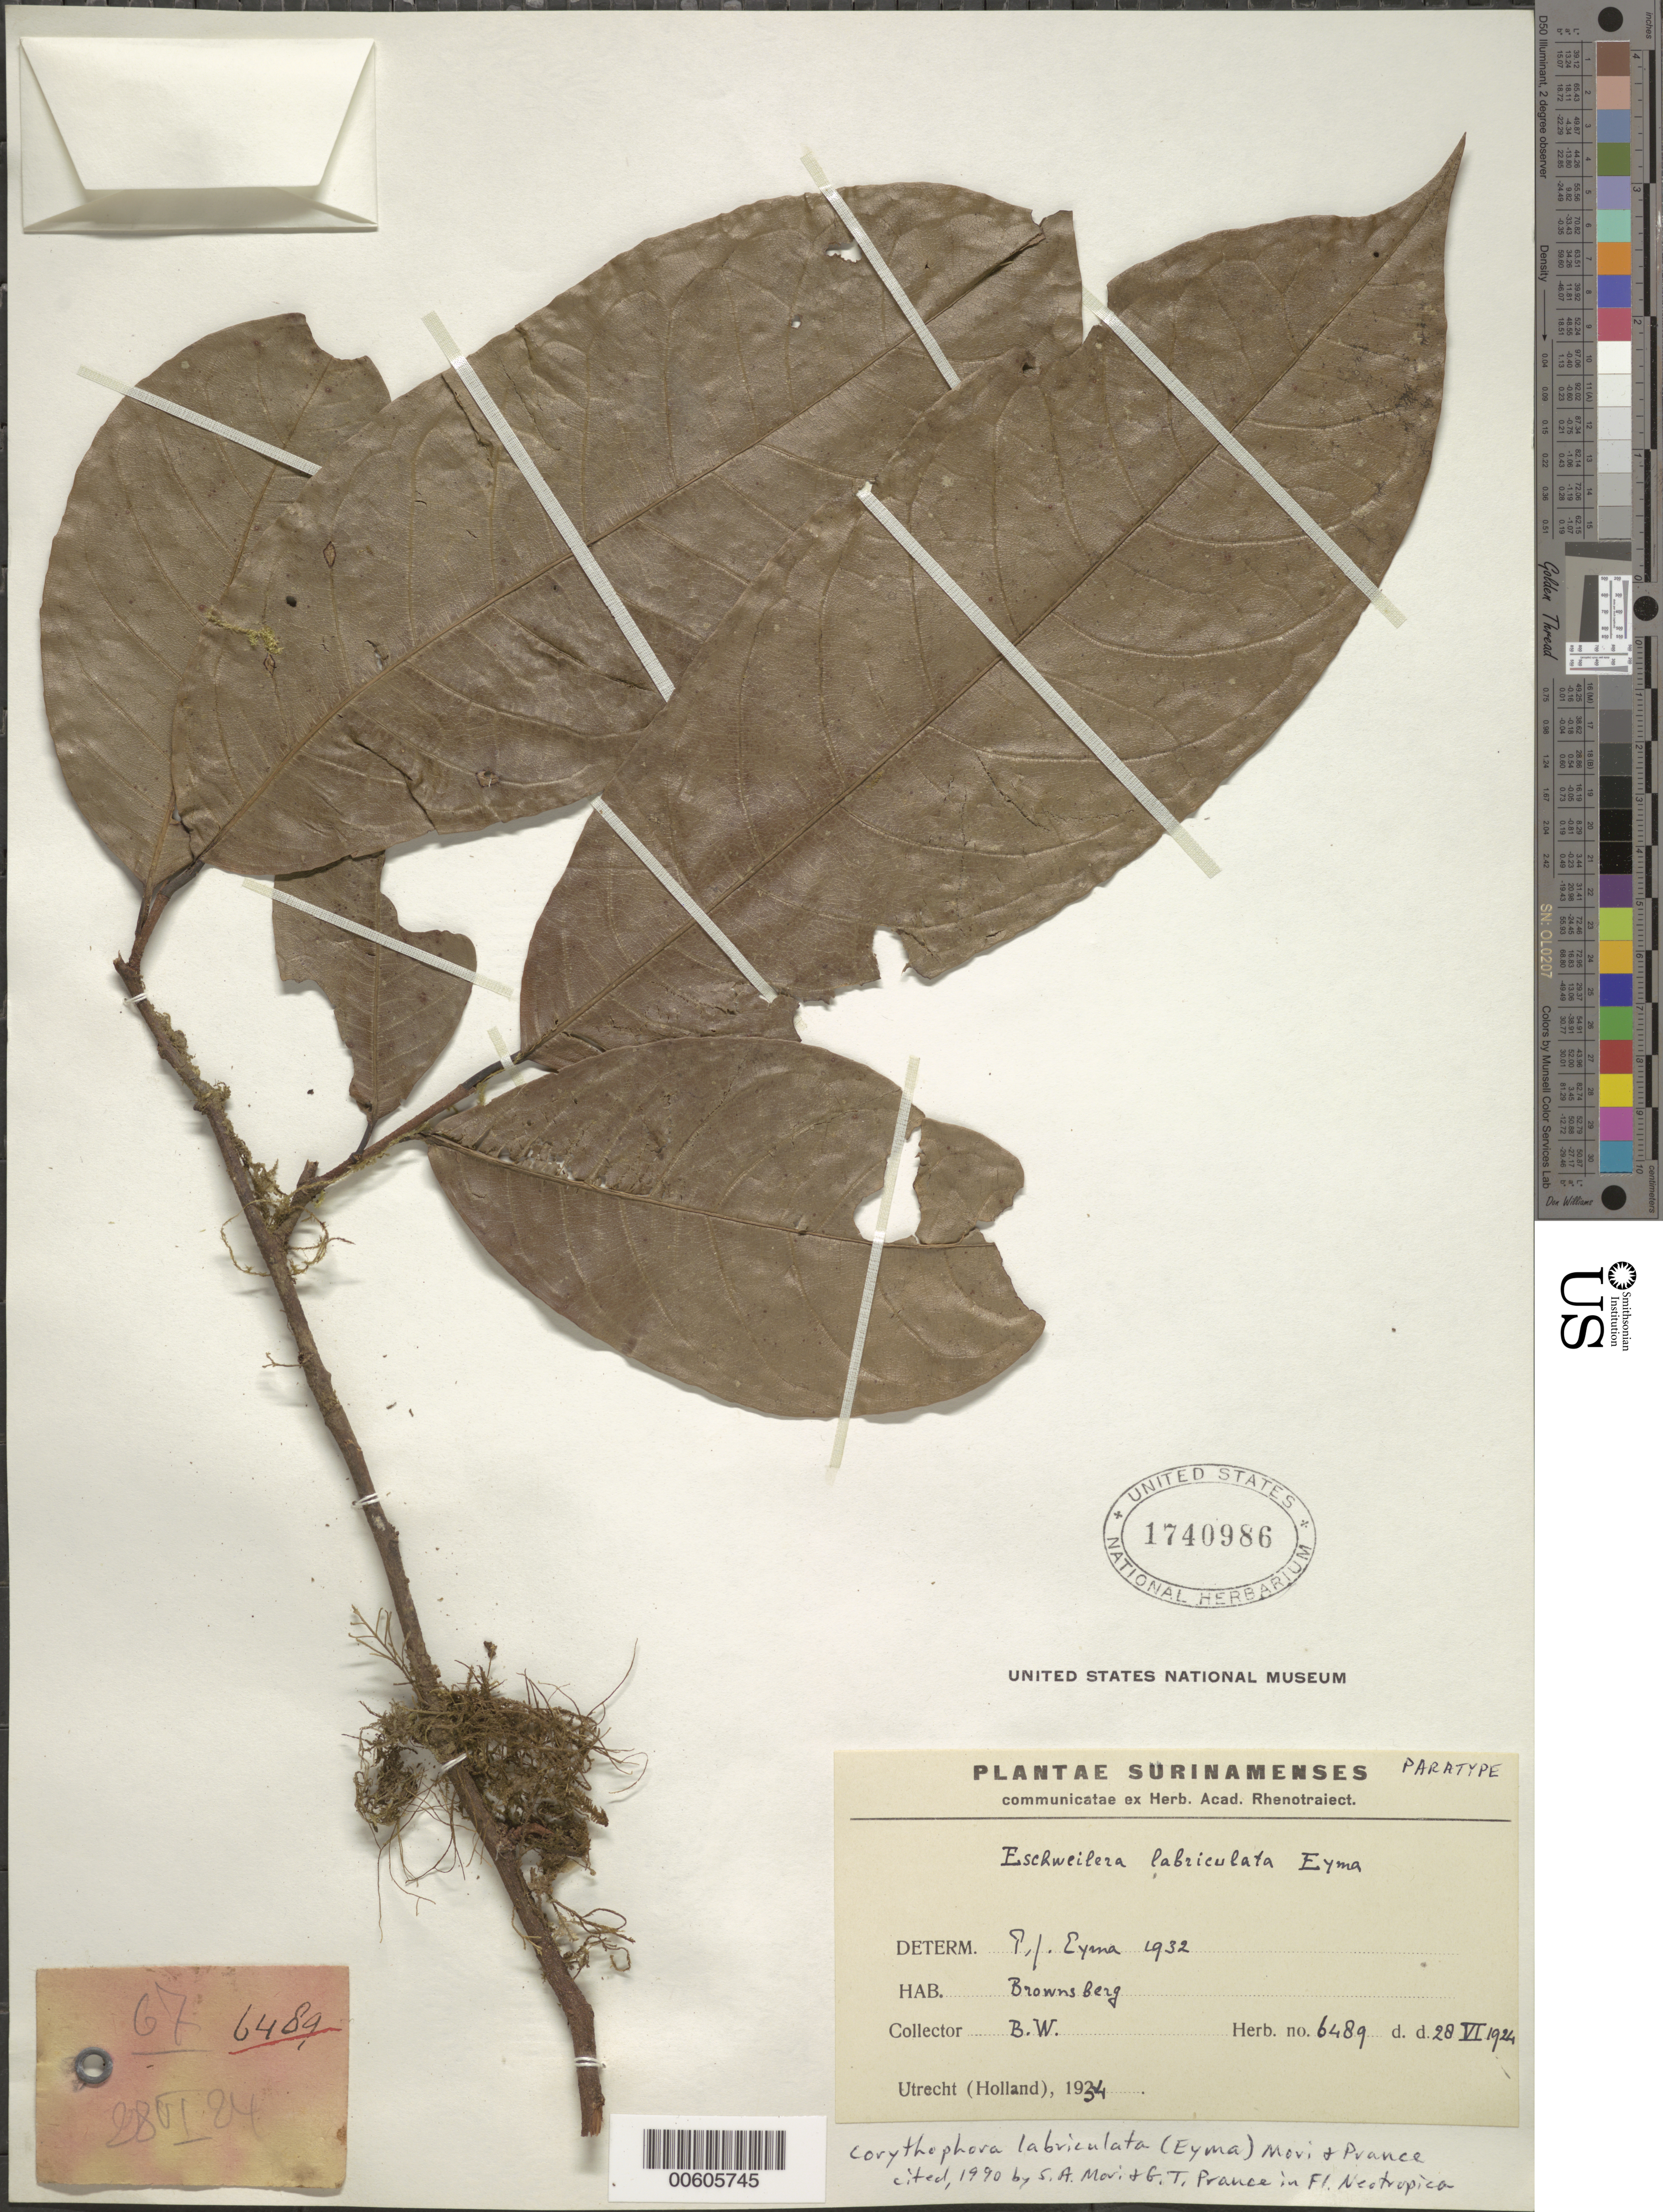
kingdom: Plantae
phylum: Tracheophyta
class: Magnoliopsida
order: Ericales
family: Lecythidaceae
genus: Corythophora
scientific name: Corythophora labriculata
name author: (Eyma) S.A. Mori & Prance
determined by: Mori, Scott A.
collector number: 6489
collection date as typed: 28-Nov-24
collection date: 1924-11-28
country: Suriname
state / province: Brokopondo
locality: Brownsberg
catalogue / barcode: US 1740986